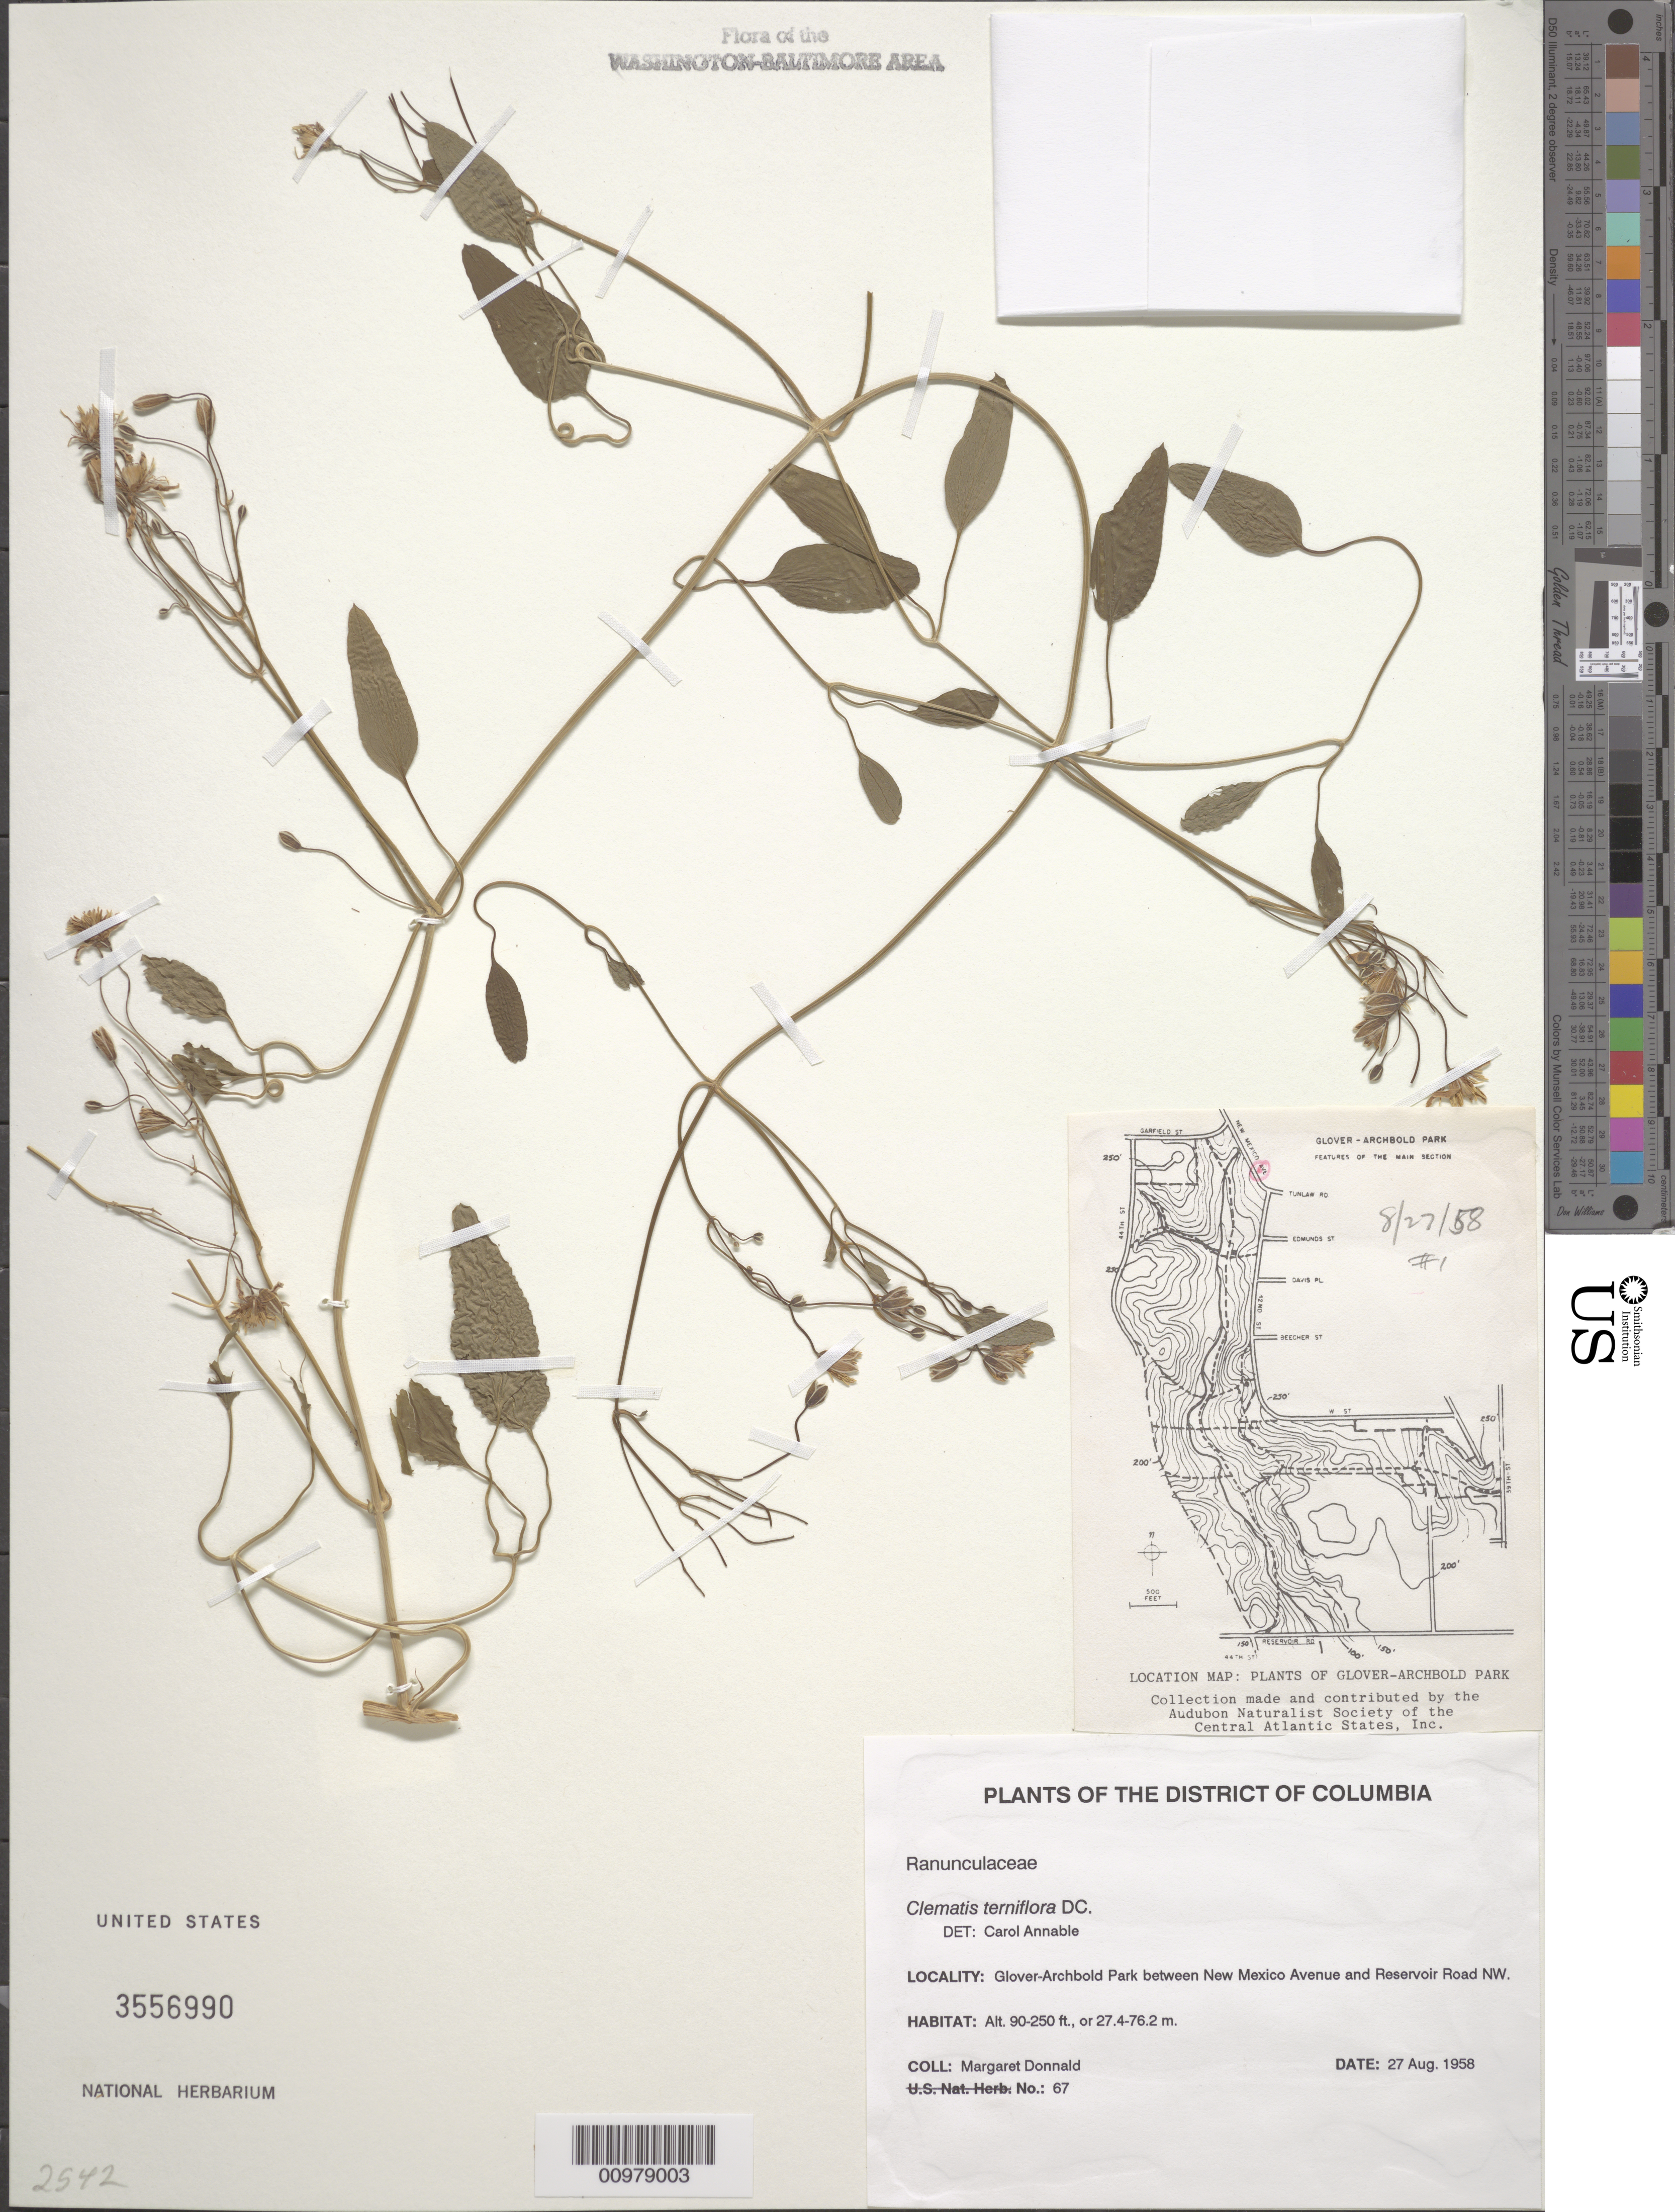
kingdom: Plantae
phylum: Tracheophyta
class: Magnoliopsida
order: Ranunculales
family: Ranunculaceae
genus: Clematis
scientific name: Clematis terniflora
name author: DC.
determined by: Annable, C. R.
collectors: M. Donnald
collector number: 67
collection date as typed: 27 Aug 1958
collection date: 1958-08-27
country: United States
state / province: District of Columbia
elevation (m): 27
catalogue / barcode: US 3556990